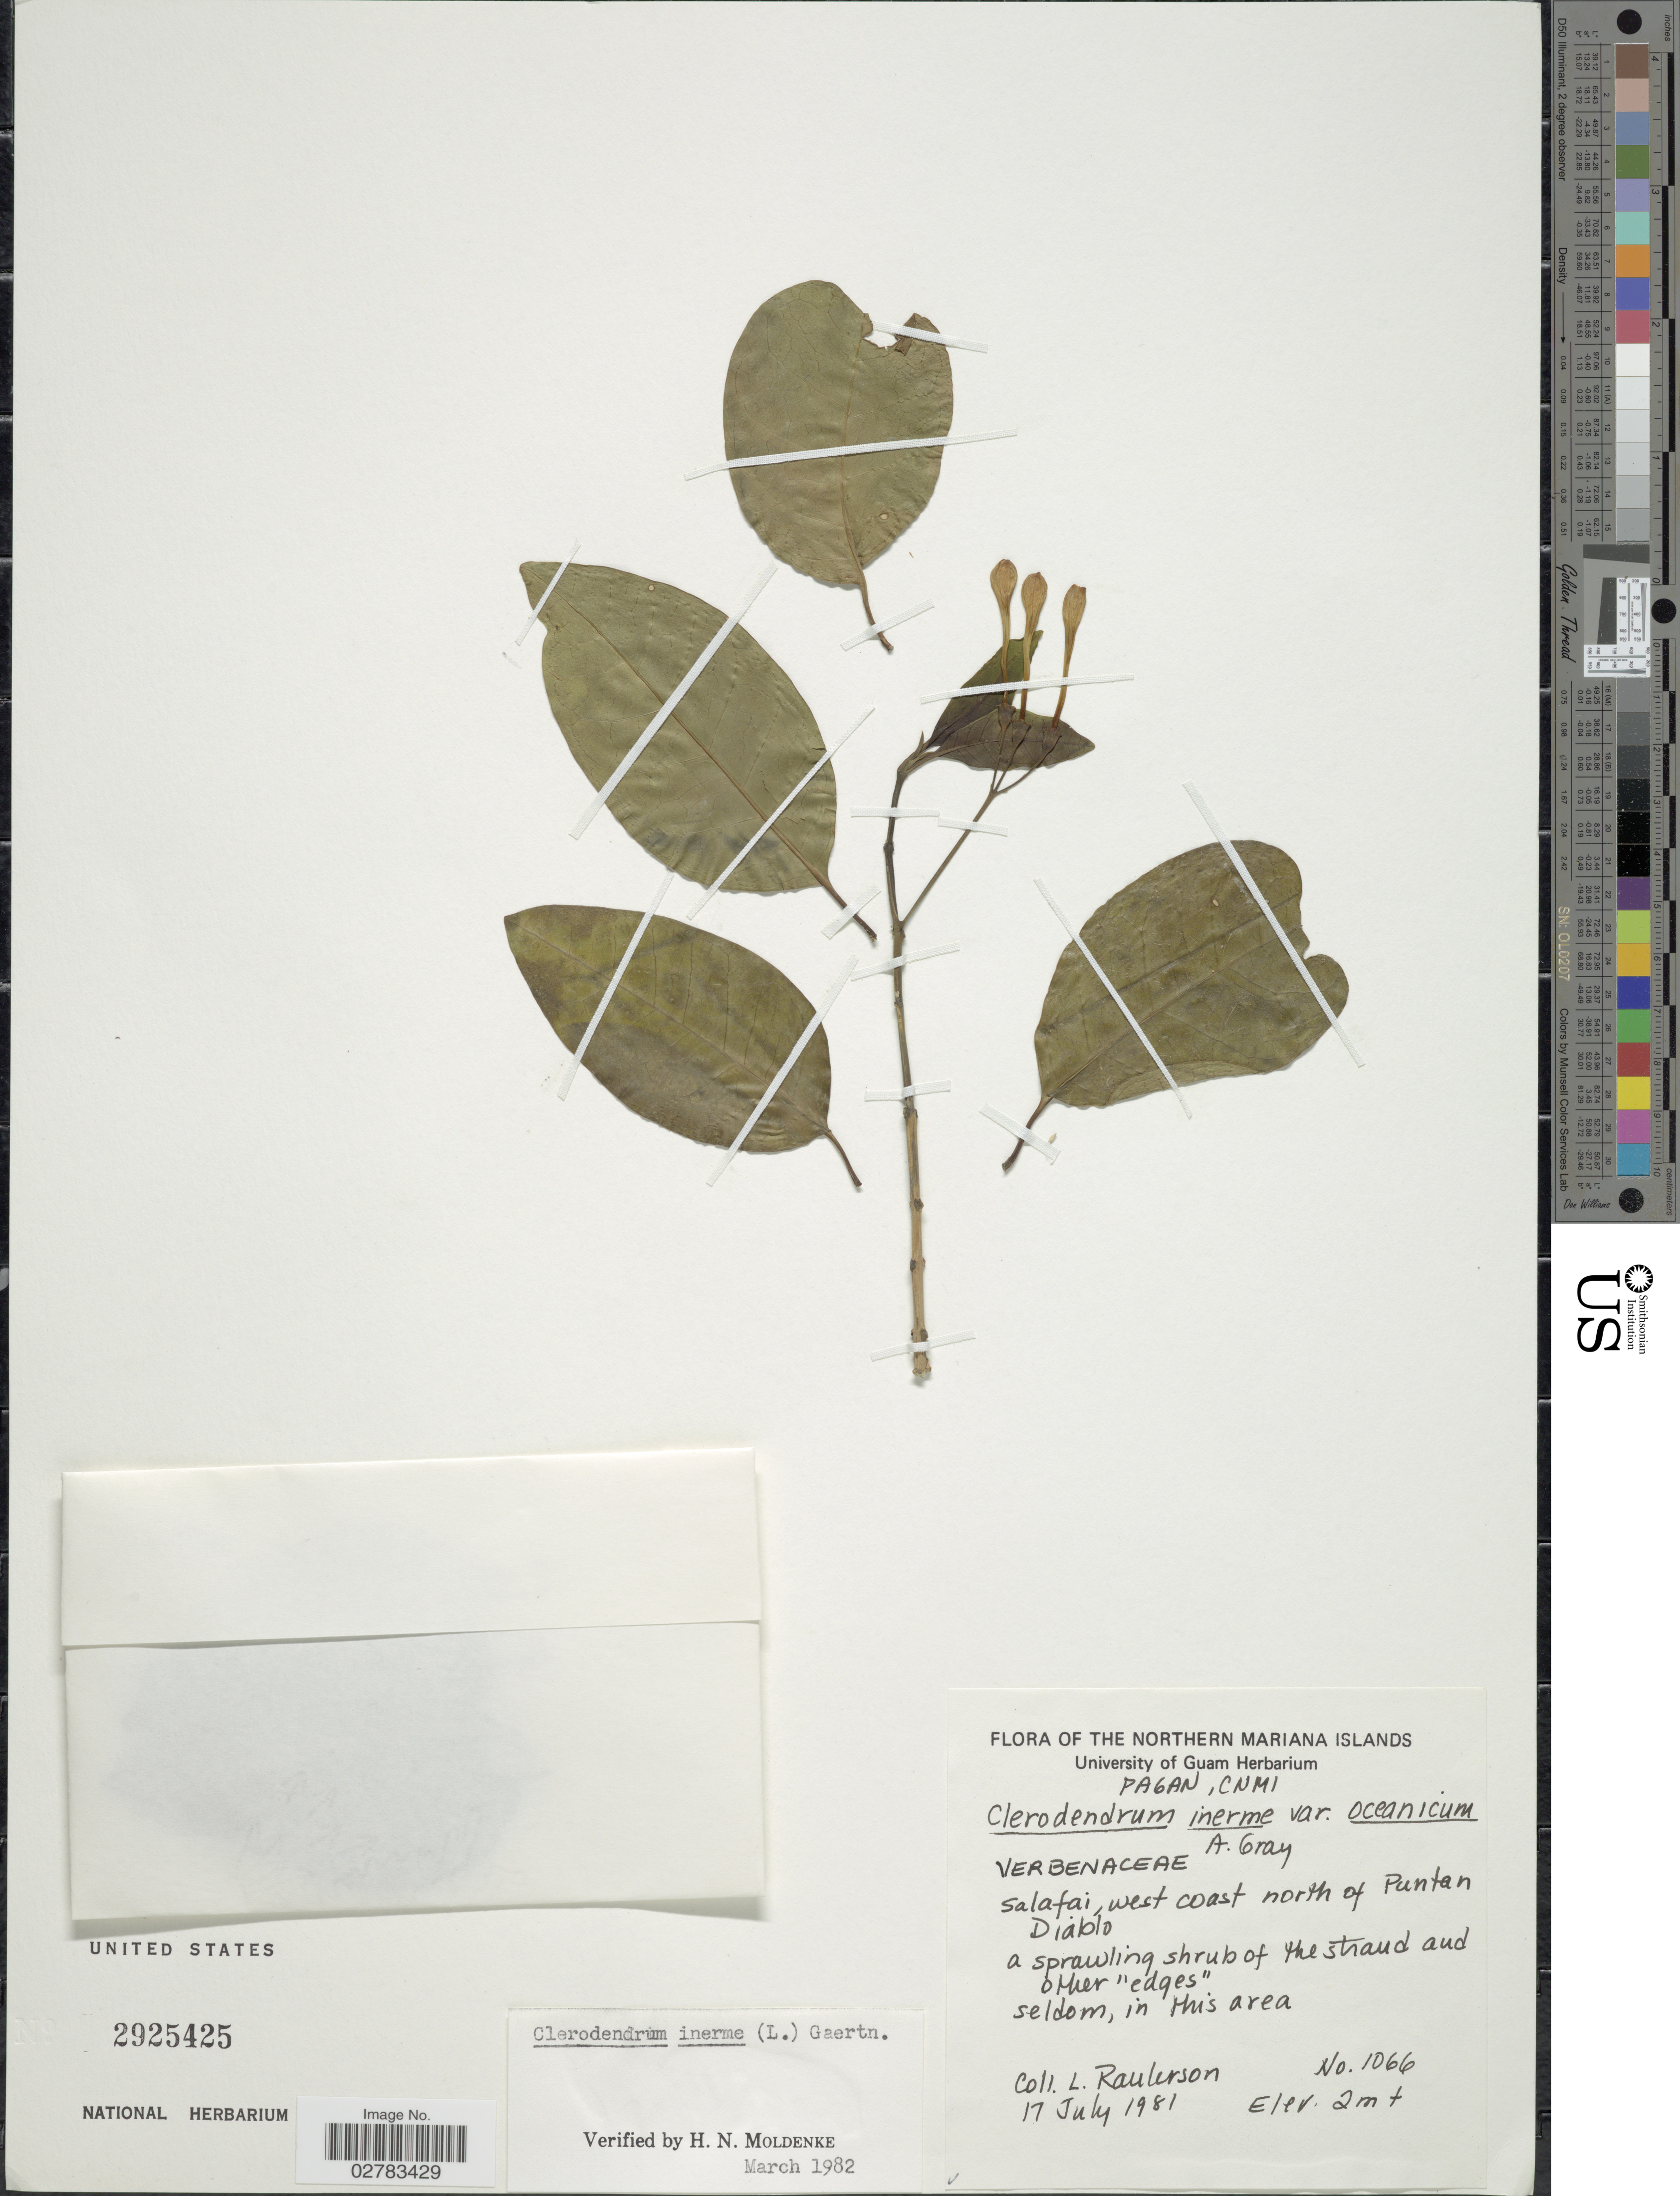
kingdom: Plantae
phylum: Tracheophyta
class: Magnoliopsida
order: Lamiales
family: Lamiaceae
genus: Clerodendrum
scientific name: Clerodendrum inerme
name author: (L.) Gaertn.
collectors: L. Raulerson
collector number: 1066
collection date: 1981-07-17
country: Northern Mariana Islands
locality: Pagan, CNMI, Salafai, west coast north of Puntan Diablo.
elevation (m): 2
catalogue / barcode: US 2925425